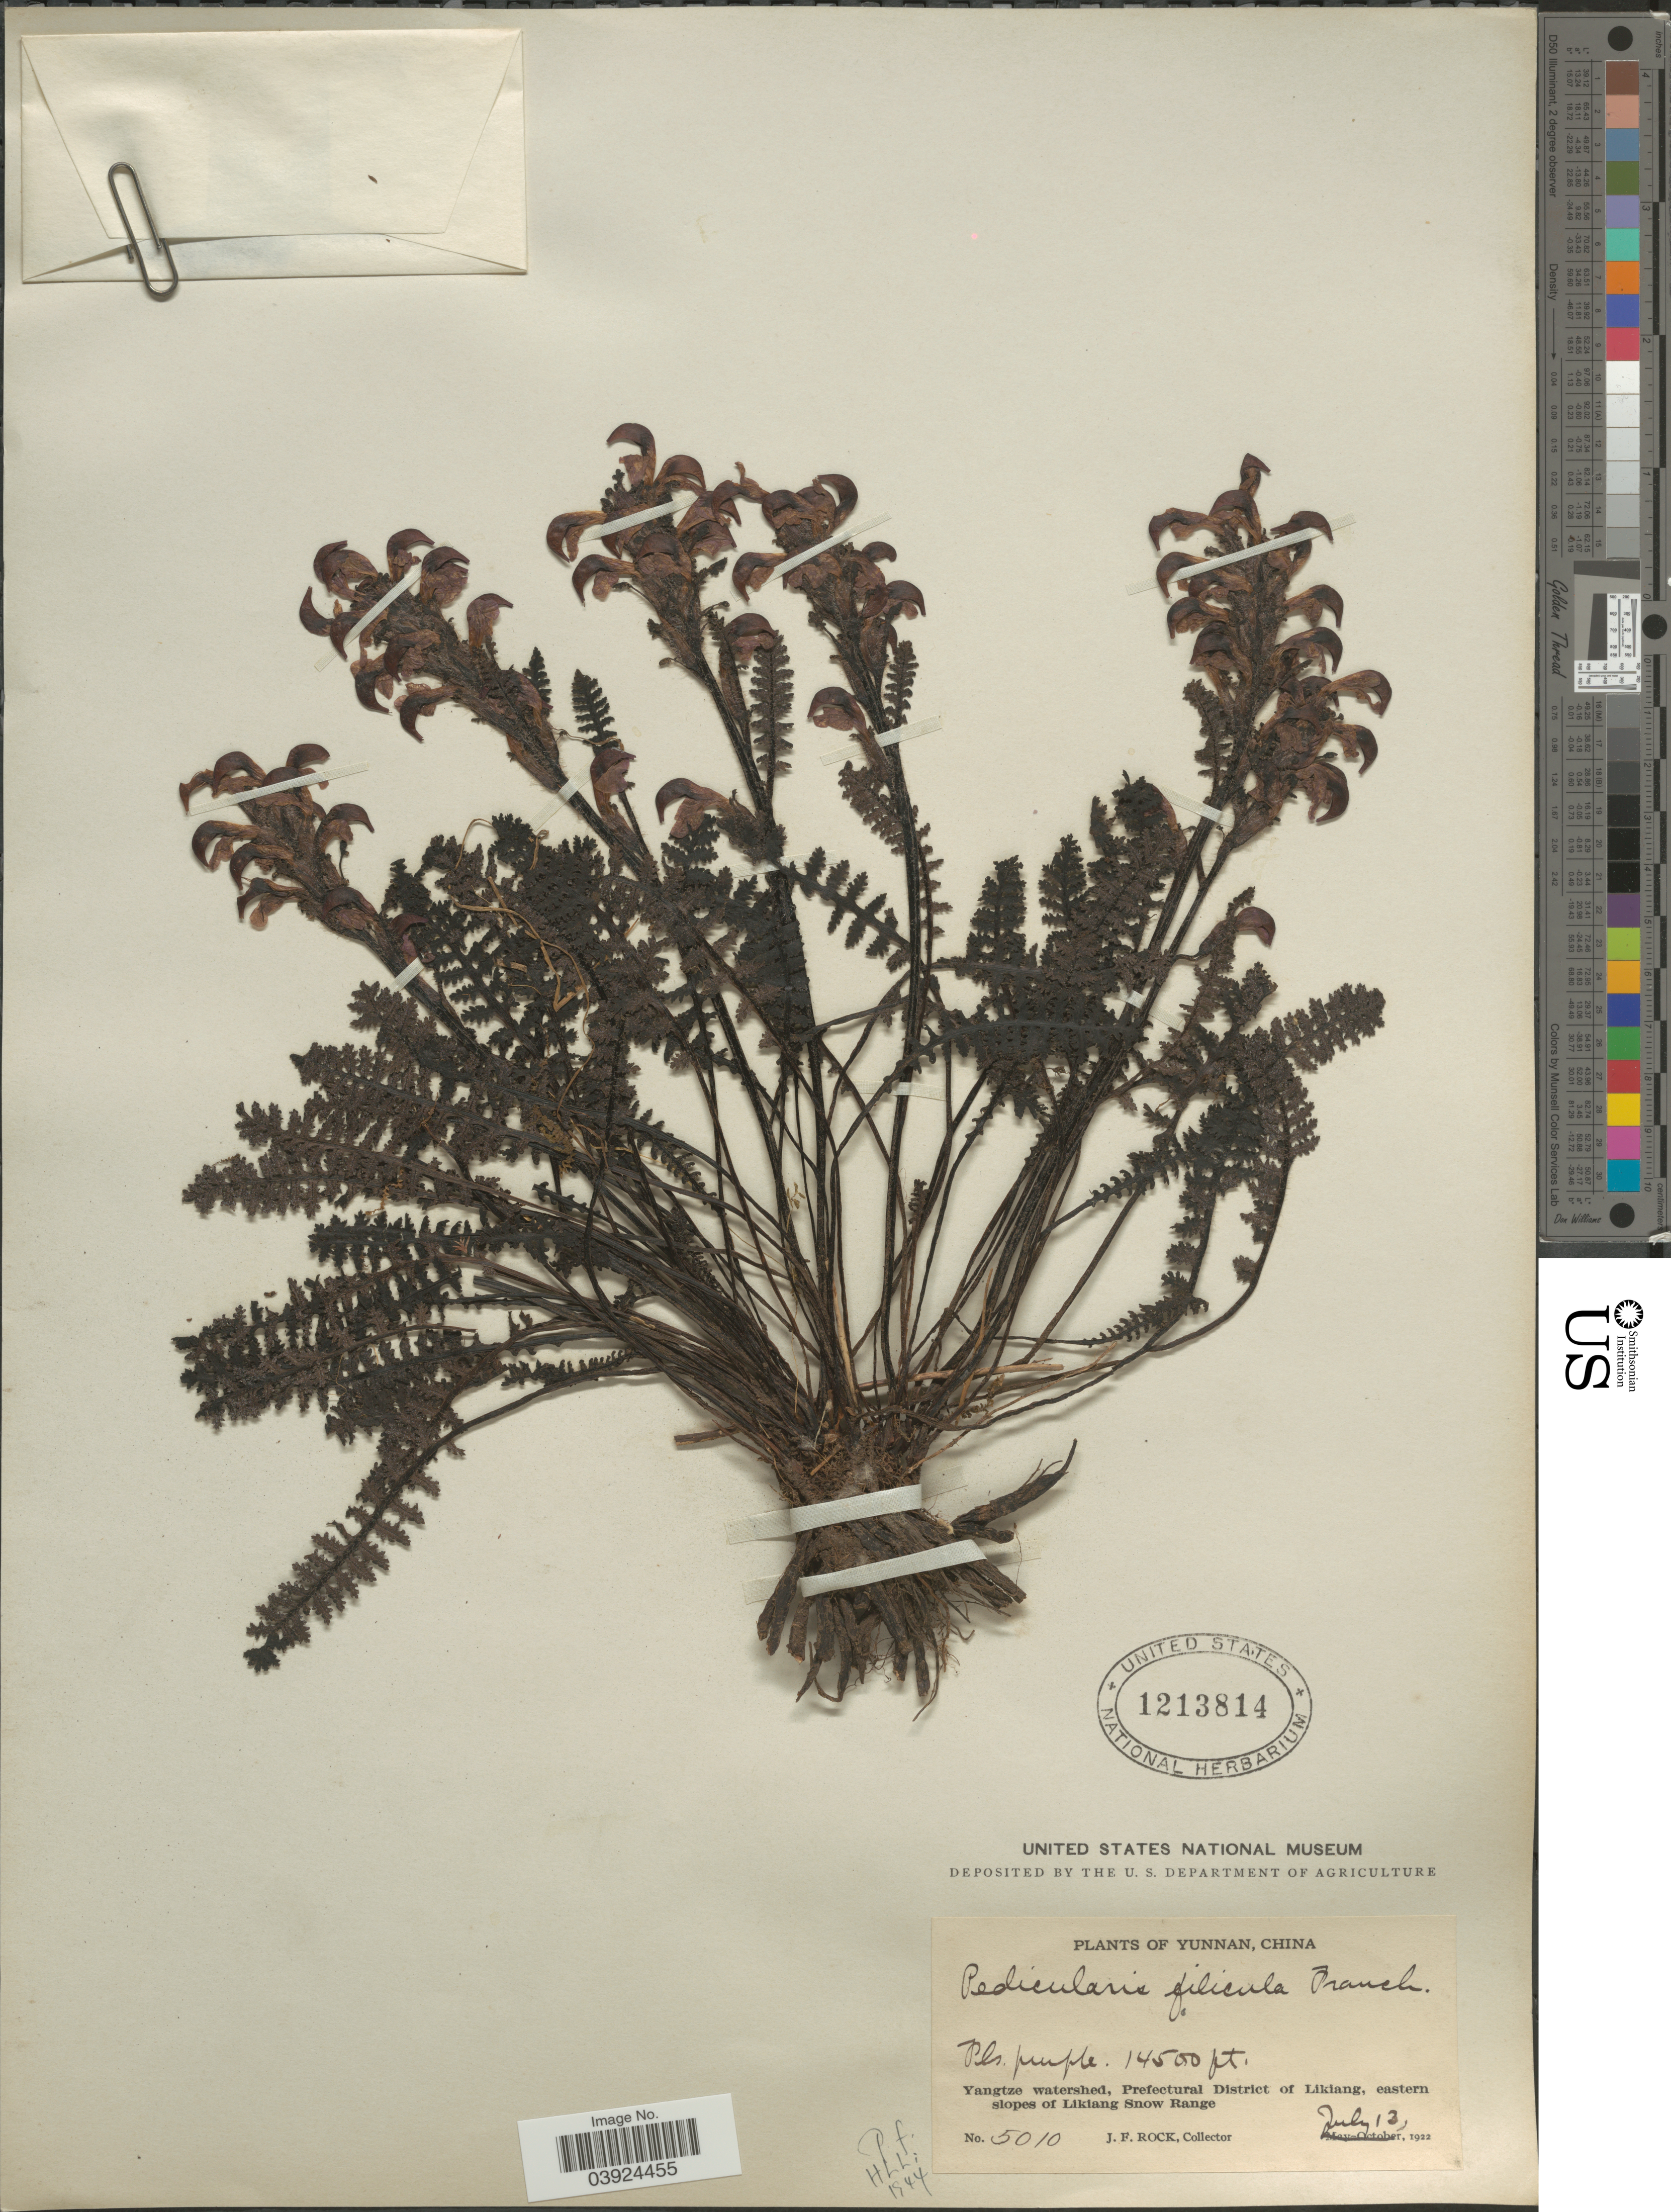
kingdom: Plantae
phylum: Tracheophyta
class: Magnoliopsida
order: Lamiales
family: Orobanchaceae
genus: Pedicularis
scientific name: Pedicularis filicula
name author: Franch. ex Maxim.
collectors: J. Rock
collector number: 5010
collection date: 1922-07-13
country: China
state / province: Yunnan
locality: Yangtze watershed, Prefectural District of Likiang, eastern slopes of Likiang Snow Range.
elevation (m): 4420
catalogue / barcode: US 1213814